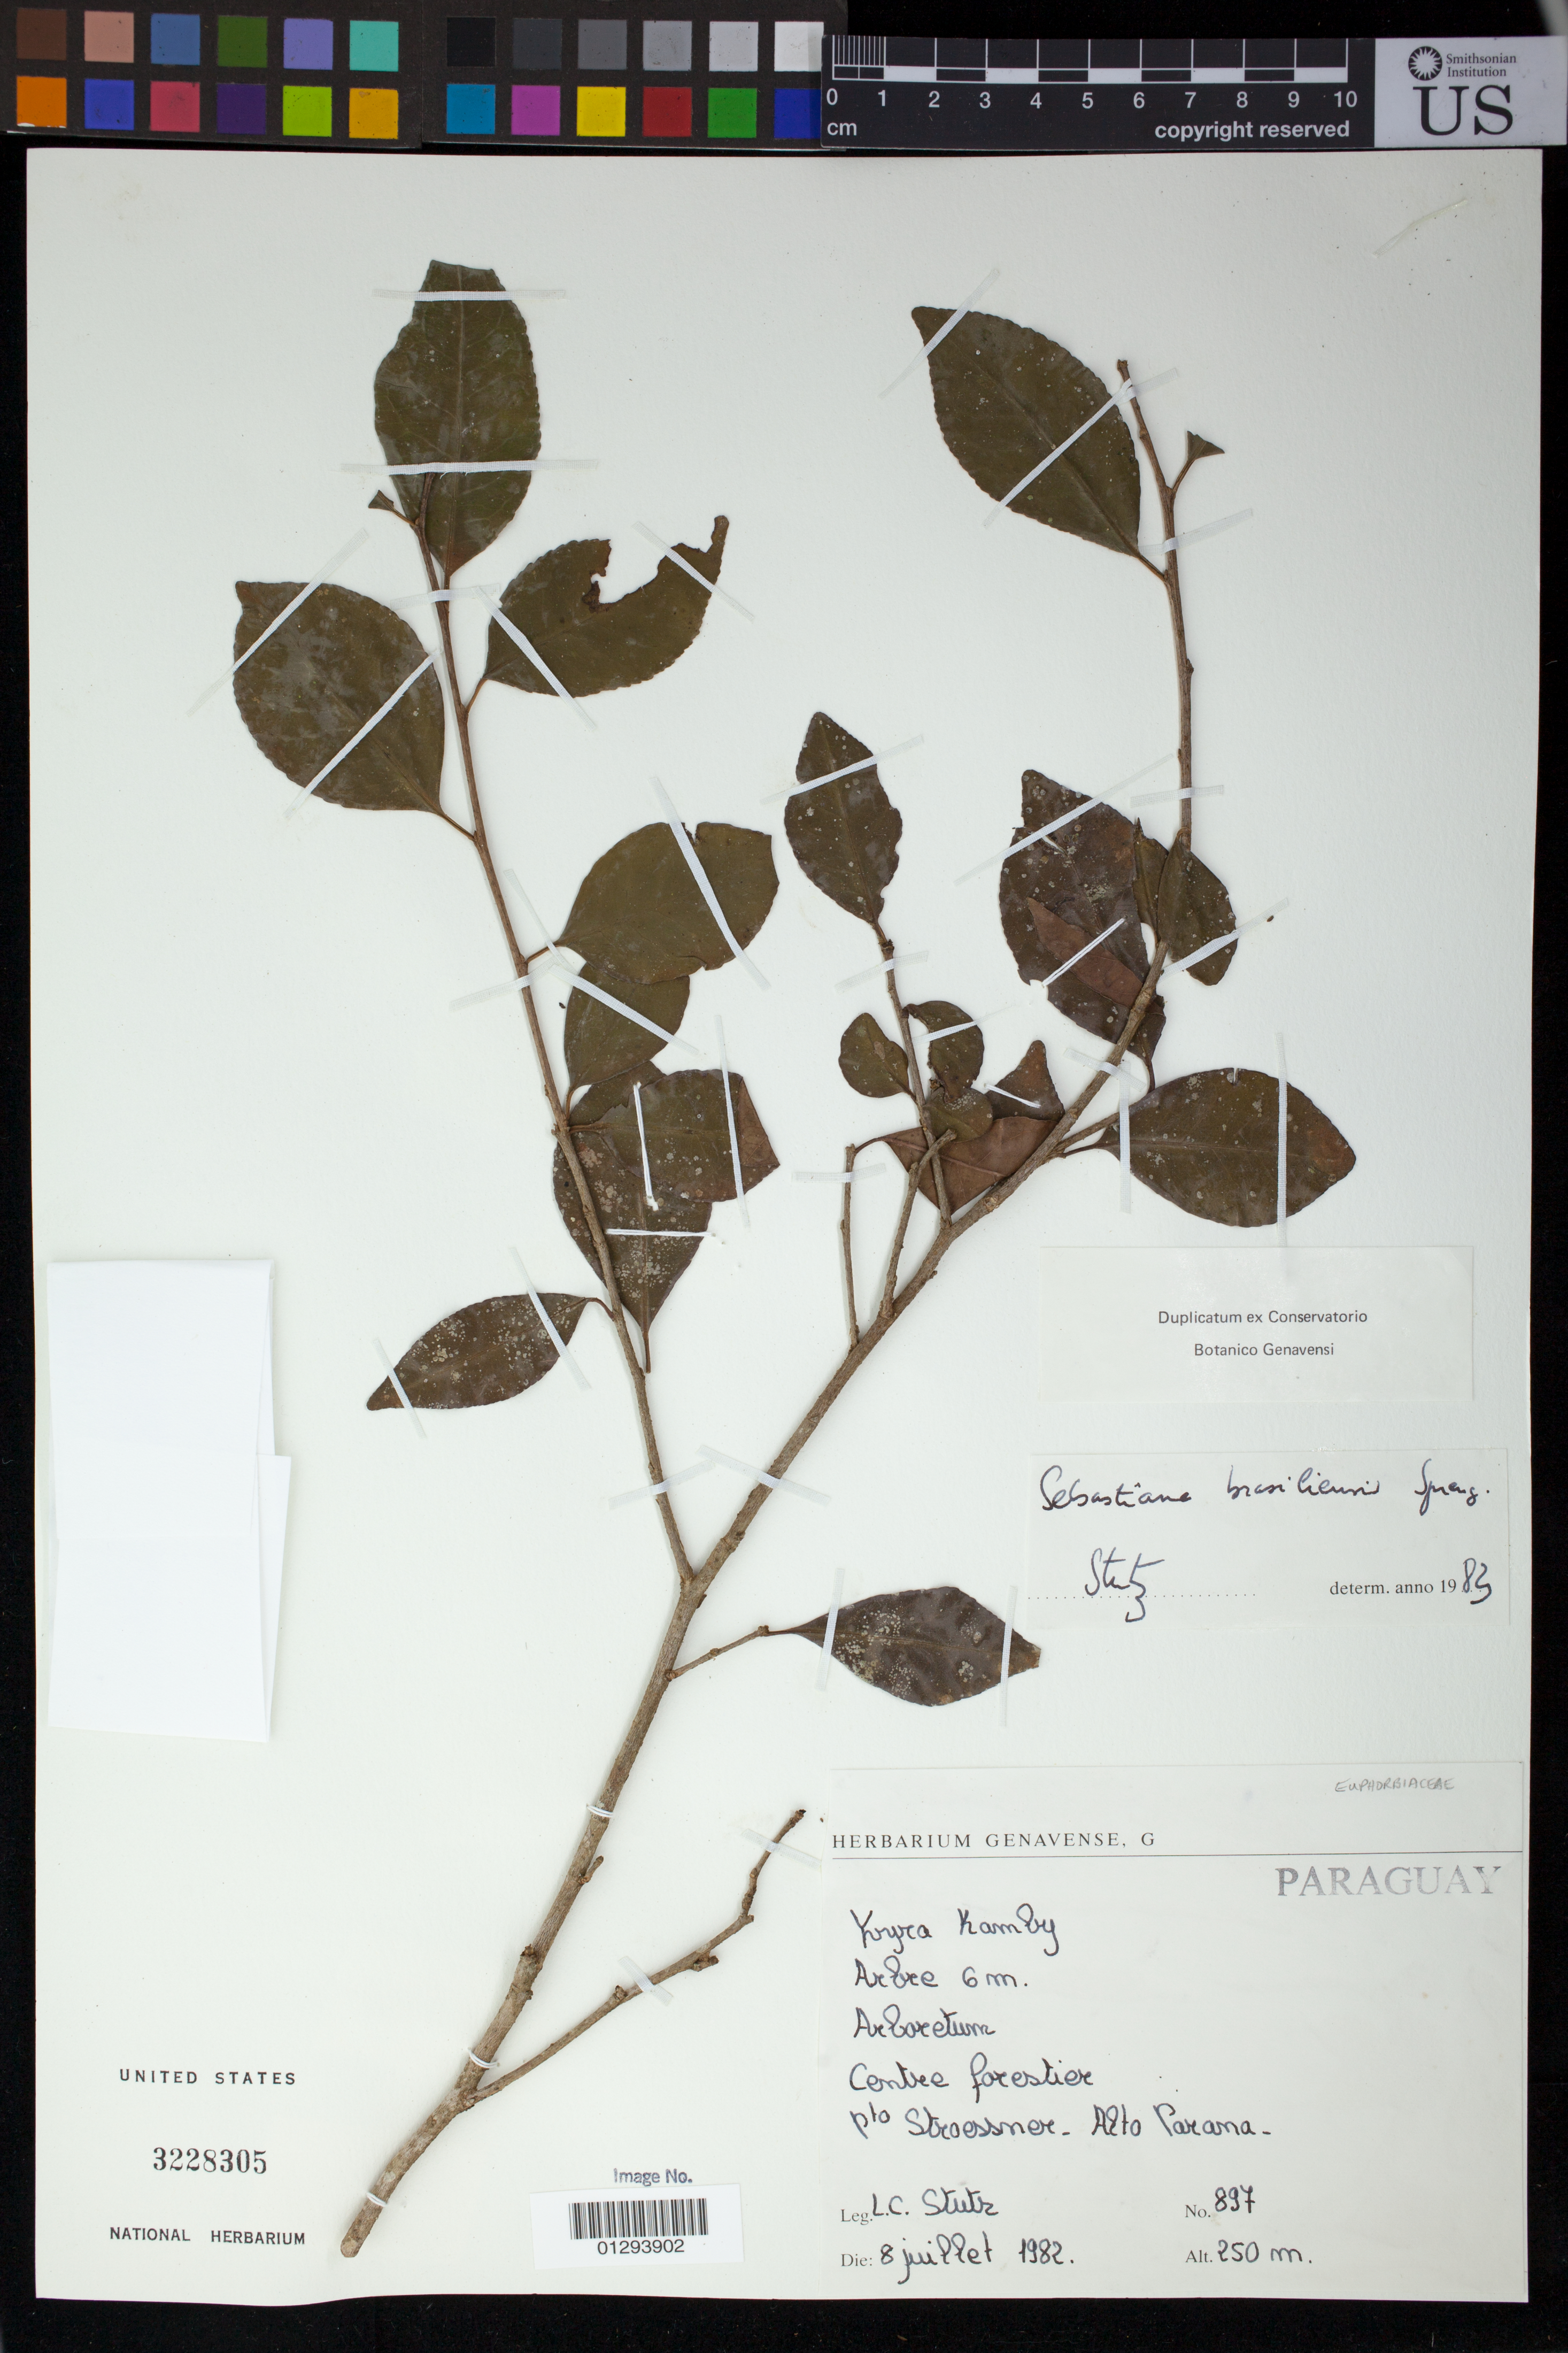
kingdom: Plantae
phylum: Tracheophyta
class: Magnoliopsida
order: Malpighiales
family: Euphorbiaceae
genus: Sebastiania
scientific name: Sebastiania brasiliensis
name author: Spreng.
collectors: L. C. Stutz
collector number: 897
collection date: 1982-07-08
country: Paraguay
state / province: Alto Parana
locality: Plo. Stroessner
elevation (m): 250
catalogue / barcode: US 3228305